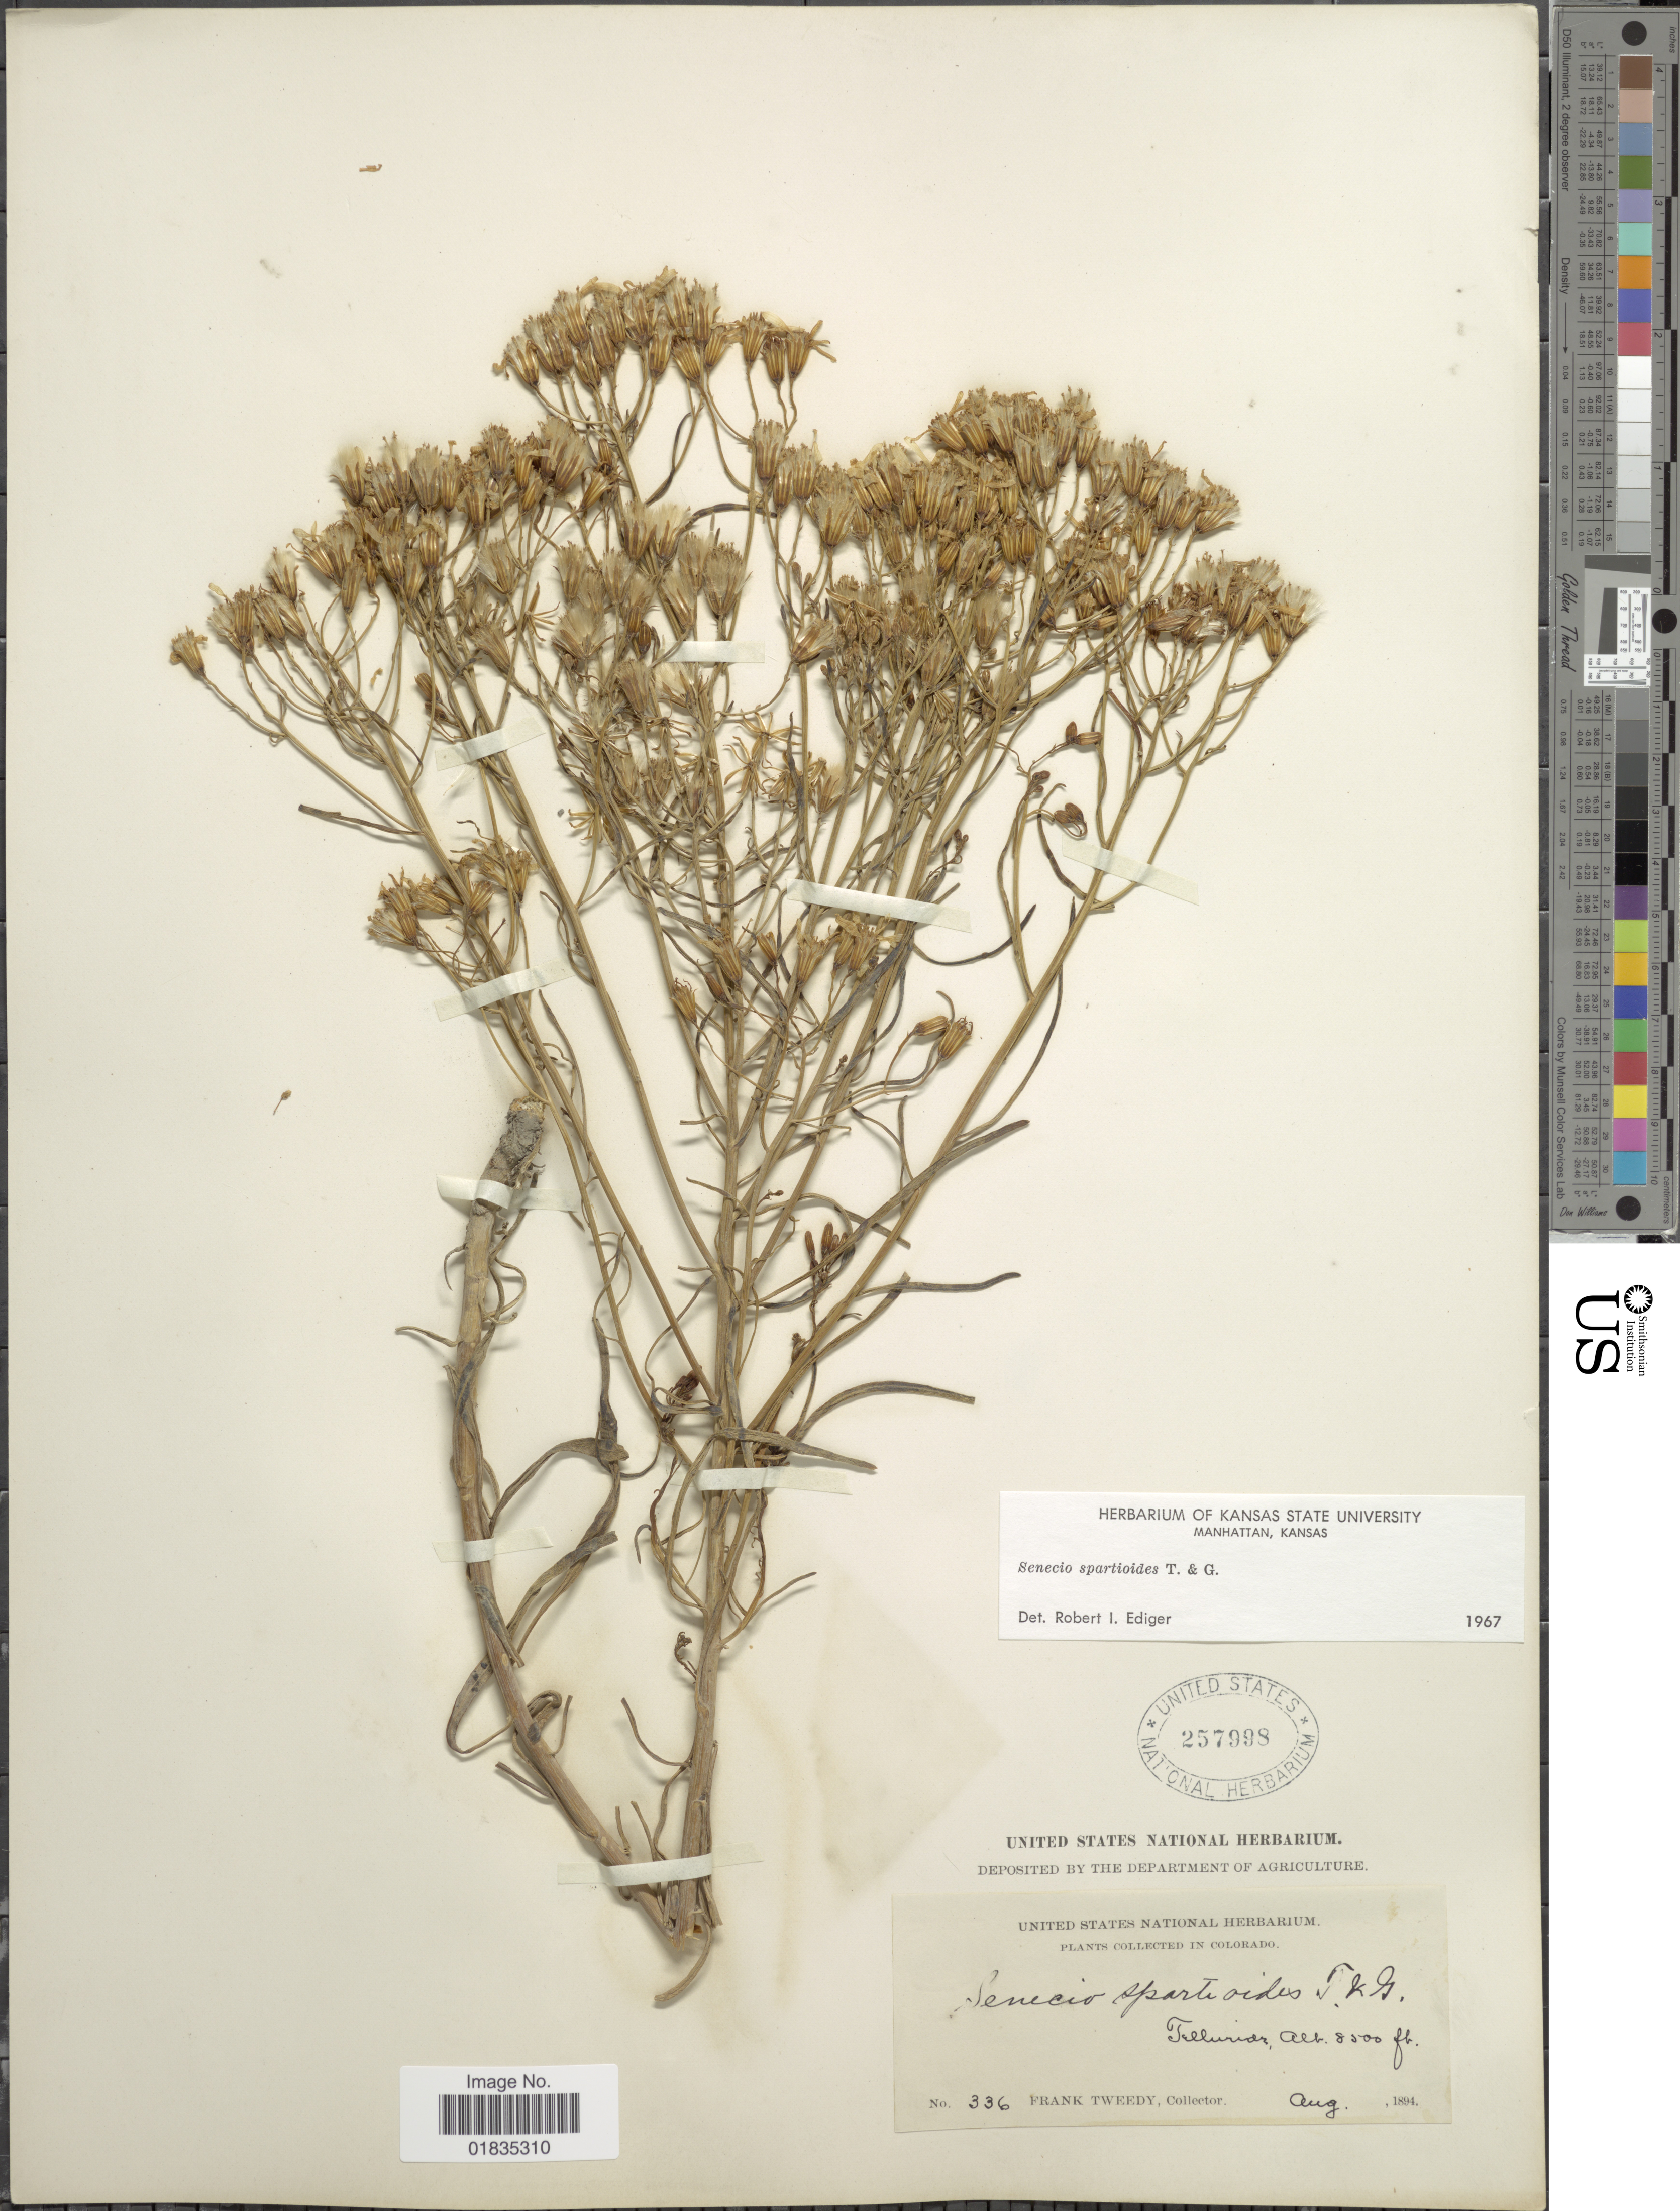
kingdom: Plantae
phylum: Tracheophyta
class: Magnoliopsida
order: Asterales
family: Asteraceae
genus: Senecio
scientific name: Senecio spartioides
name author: Torr. & A. Gray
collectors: F. Tweedy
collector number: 336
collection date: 1894-08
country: United States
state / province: Colorado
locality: Telluride.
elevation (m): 2591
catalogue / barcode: US 257998